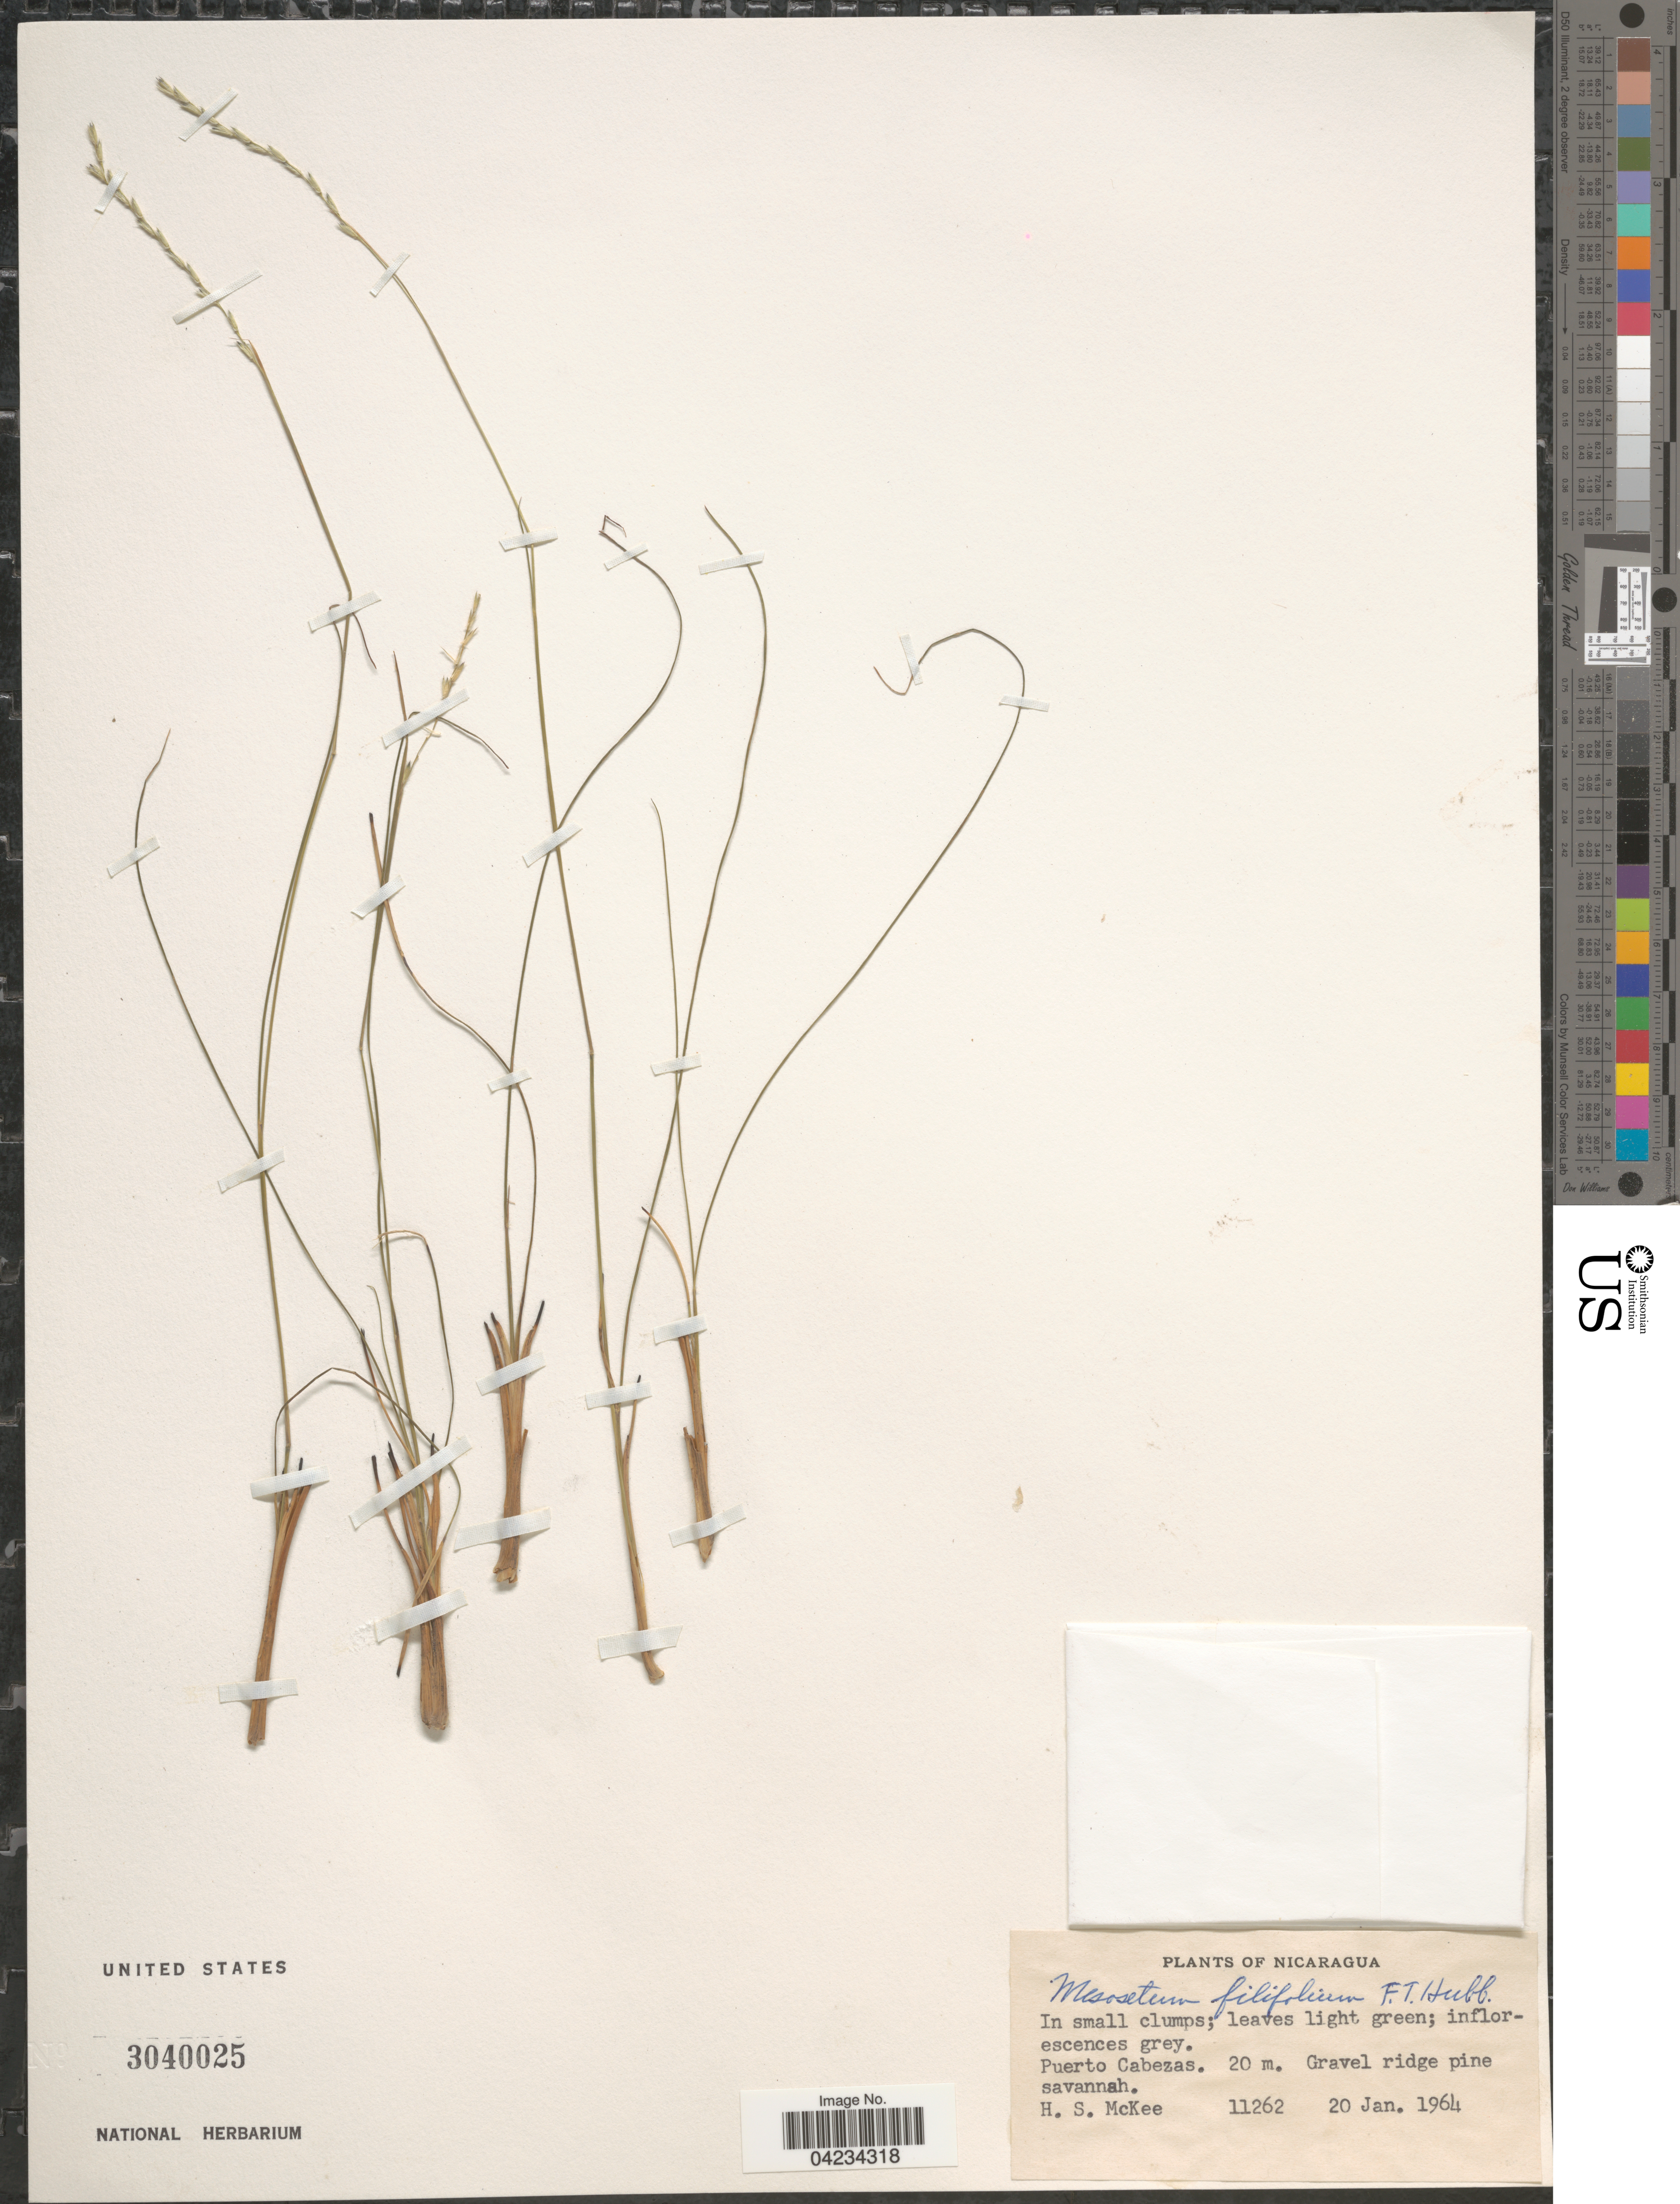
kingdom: Plantae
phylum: Tracheophyta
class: Liliopsida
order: Poales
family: Poaceae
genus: Mesosetum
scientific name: Mesosetum filifolium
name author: F.T. Hubb.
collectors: H. S. McKee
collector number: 11262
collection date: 1964-01-20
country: Nicaragua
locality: Puerto Cabezas.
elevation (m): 20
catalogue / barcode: US 3040025